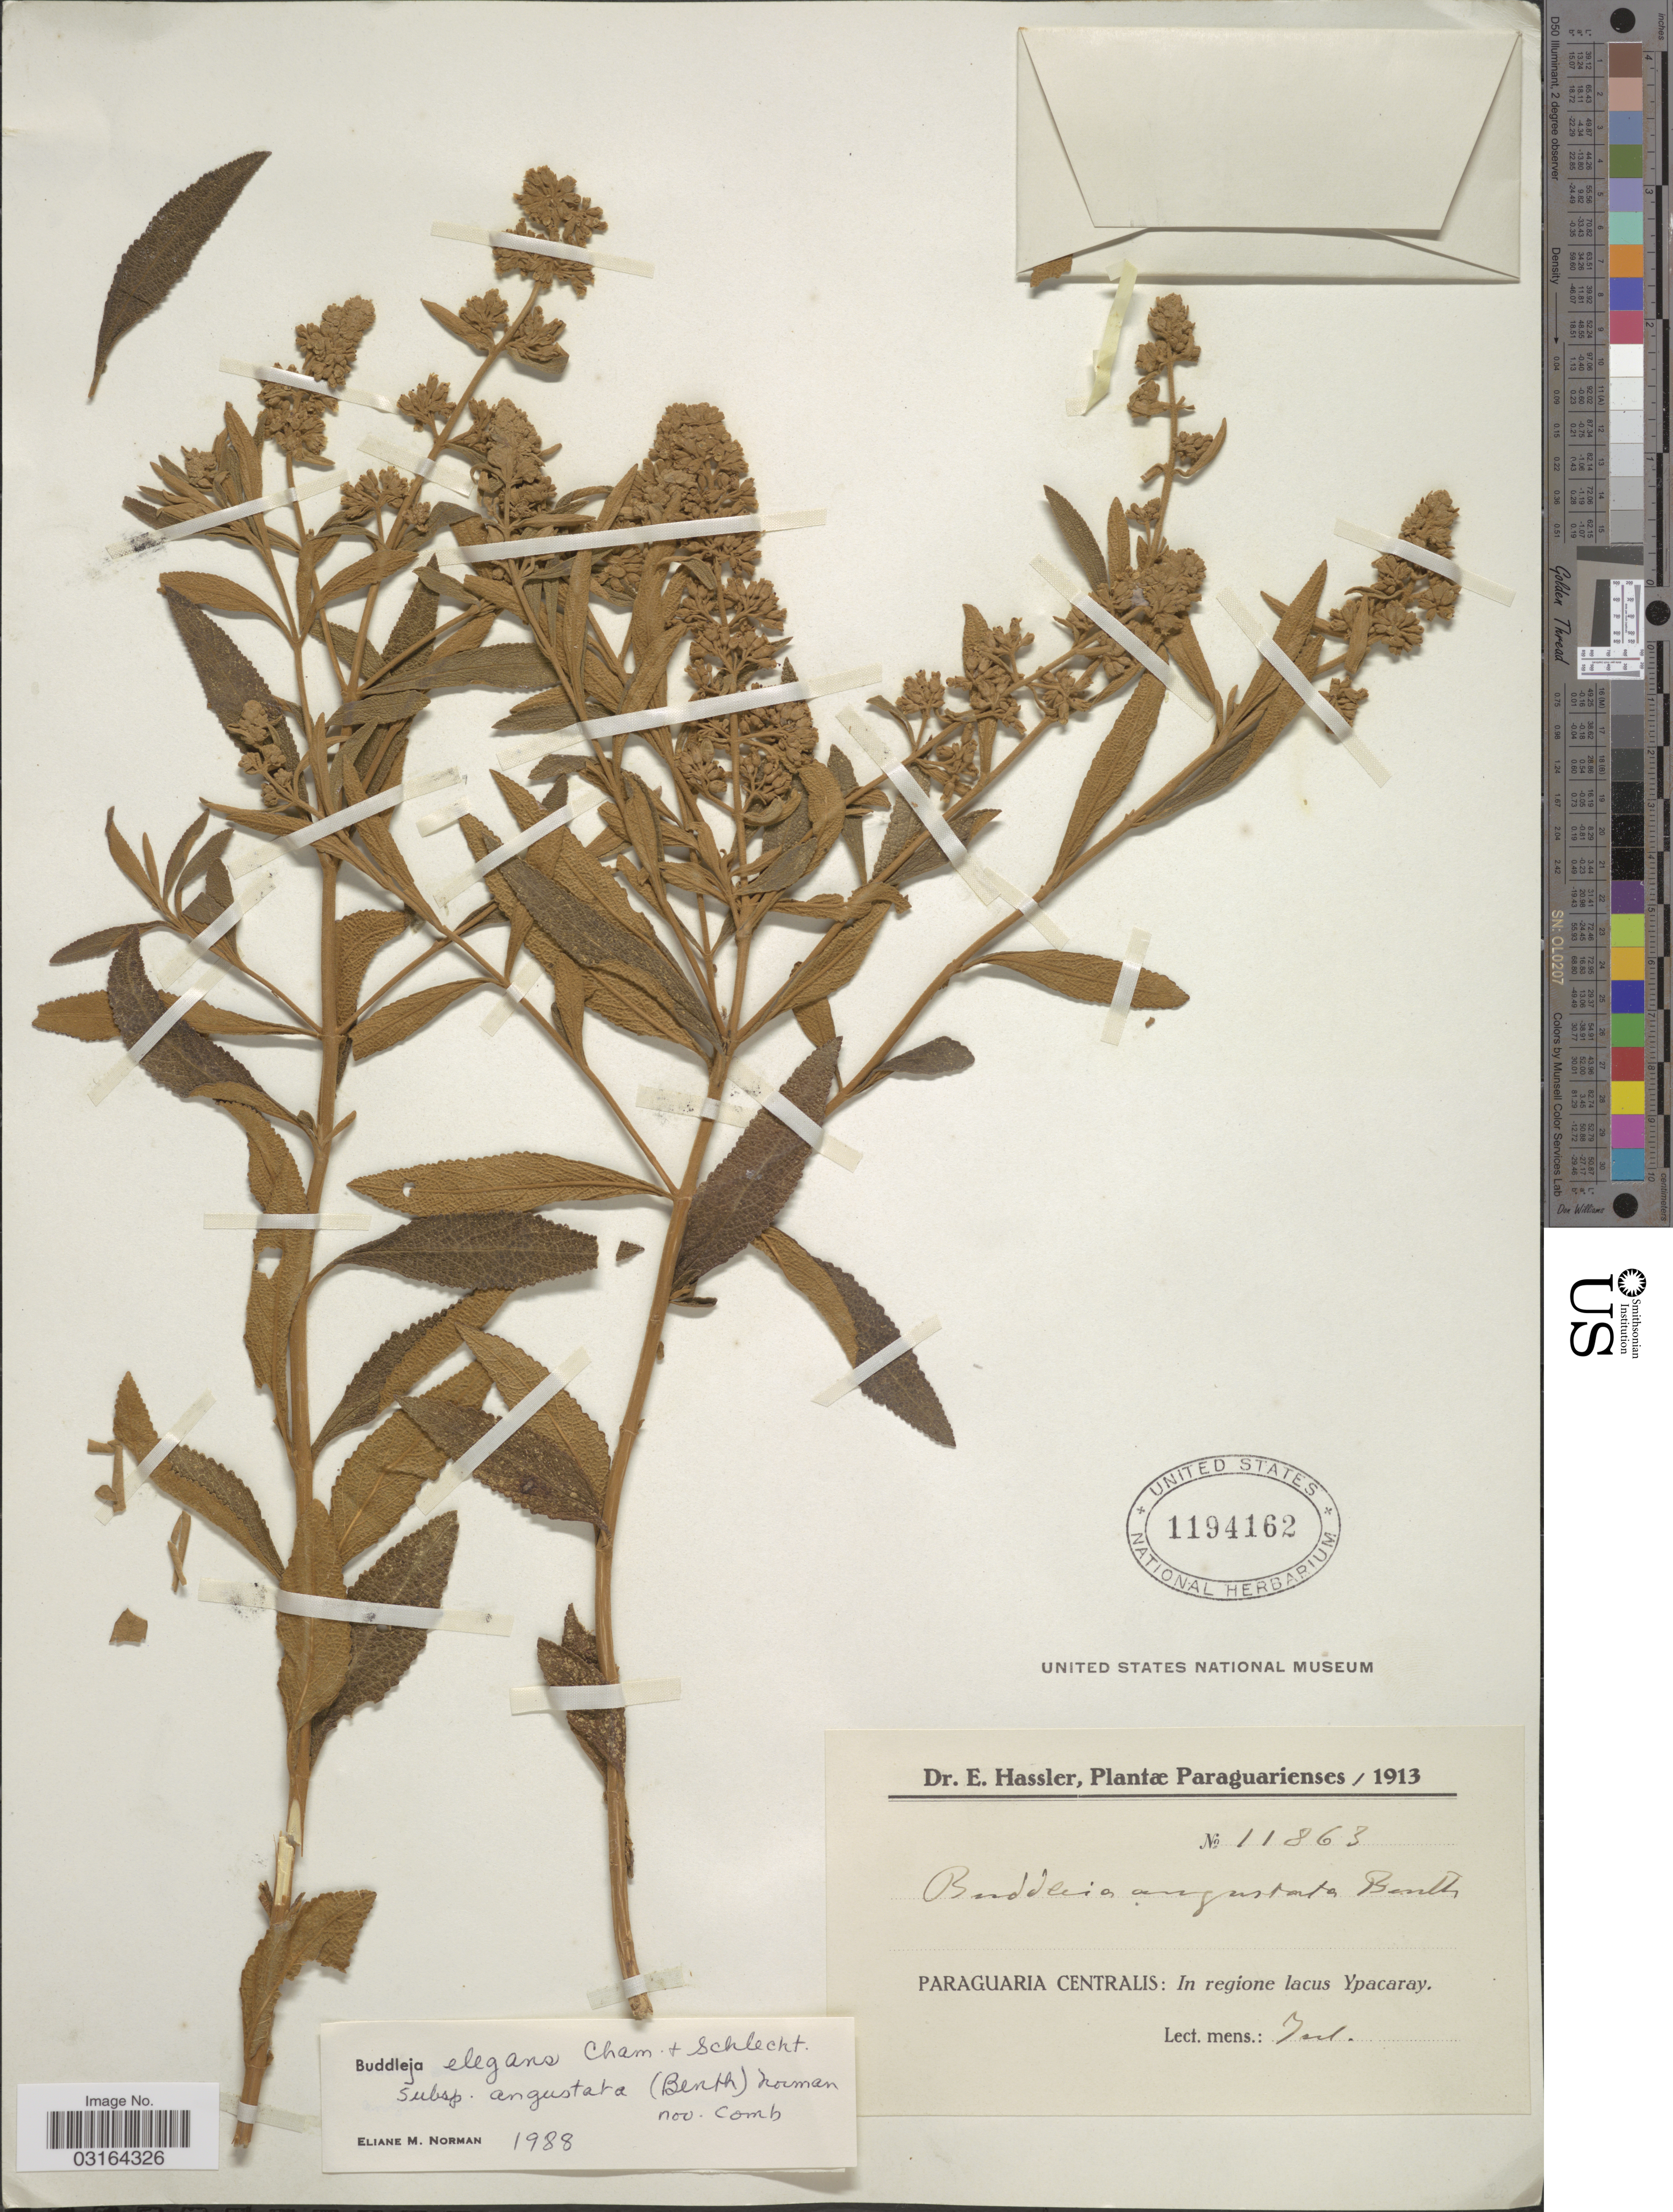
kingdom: Plantae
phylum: Tracheophyta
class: Magnoliopsida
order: Lamiales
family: Scrophulariaceae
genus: Buddleja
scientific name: Buddleja elegans subsp. angustata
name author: (Benth.) E.M. Norman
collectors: E. Hassler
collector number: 11863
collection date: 1913-07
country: Paraguay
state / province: Paraguari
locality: Paraguaria Centralis: In regione lacus Ypacaray.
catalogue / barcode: US 1194162